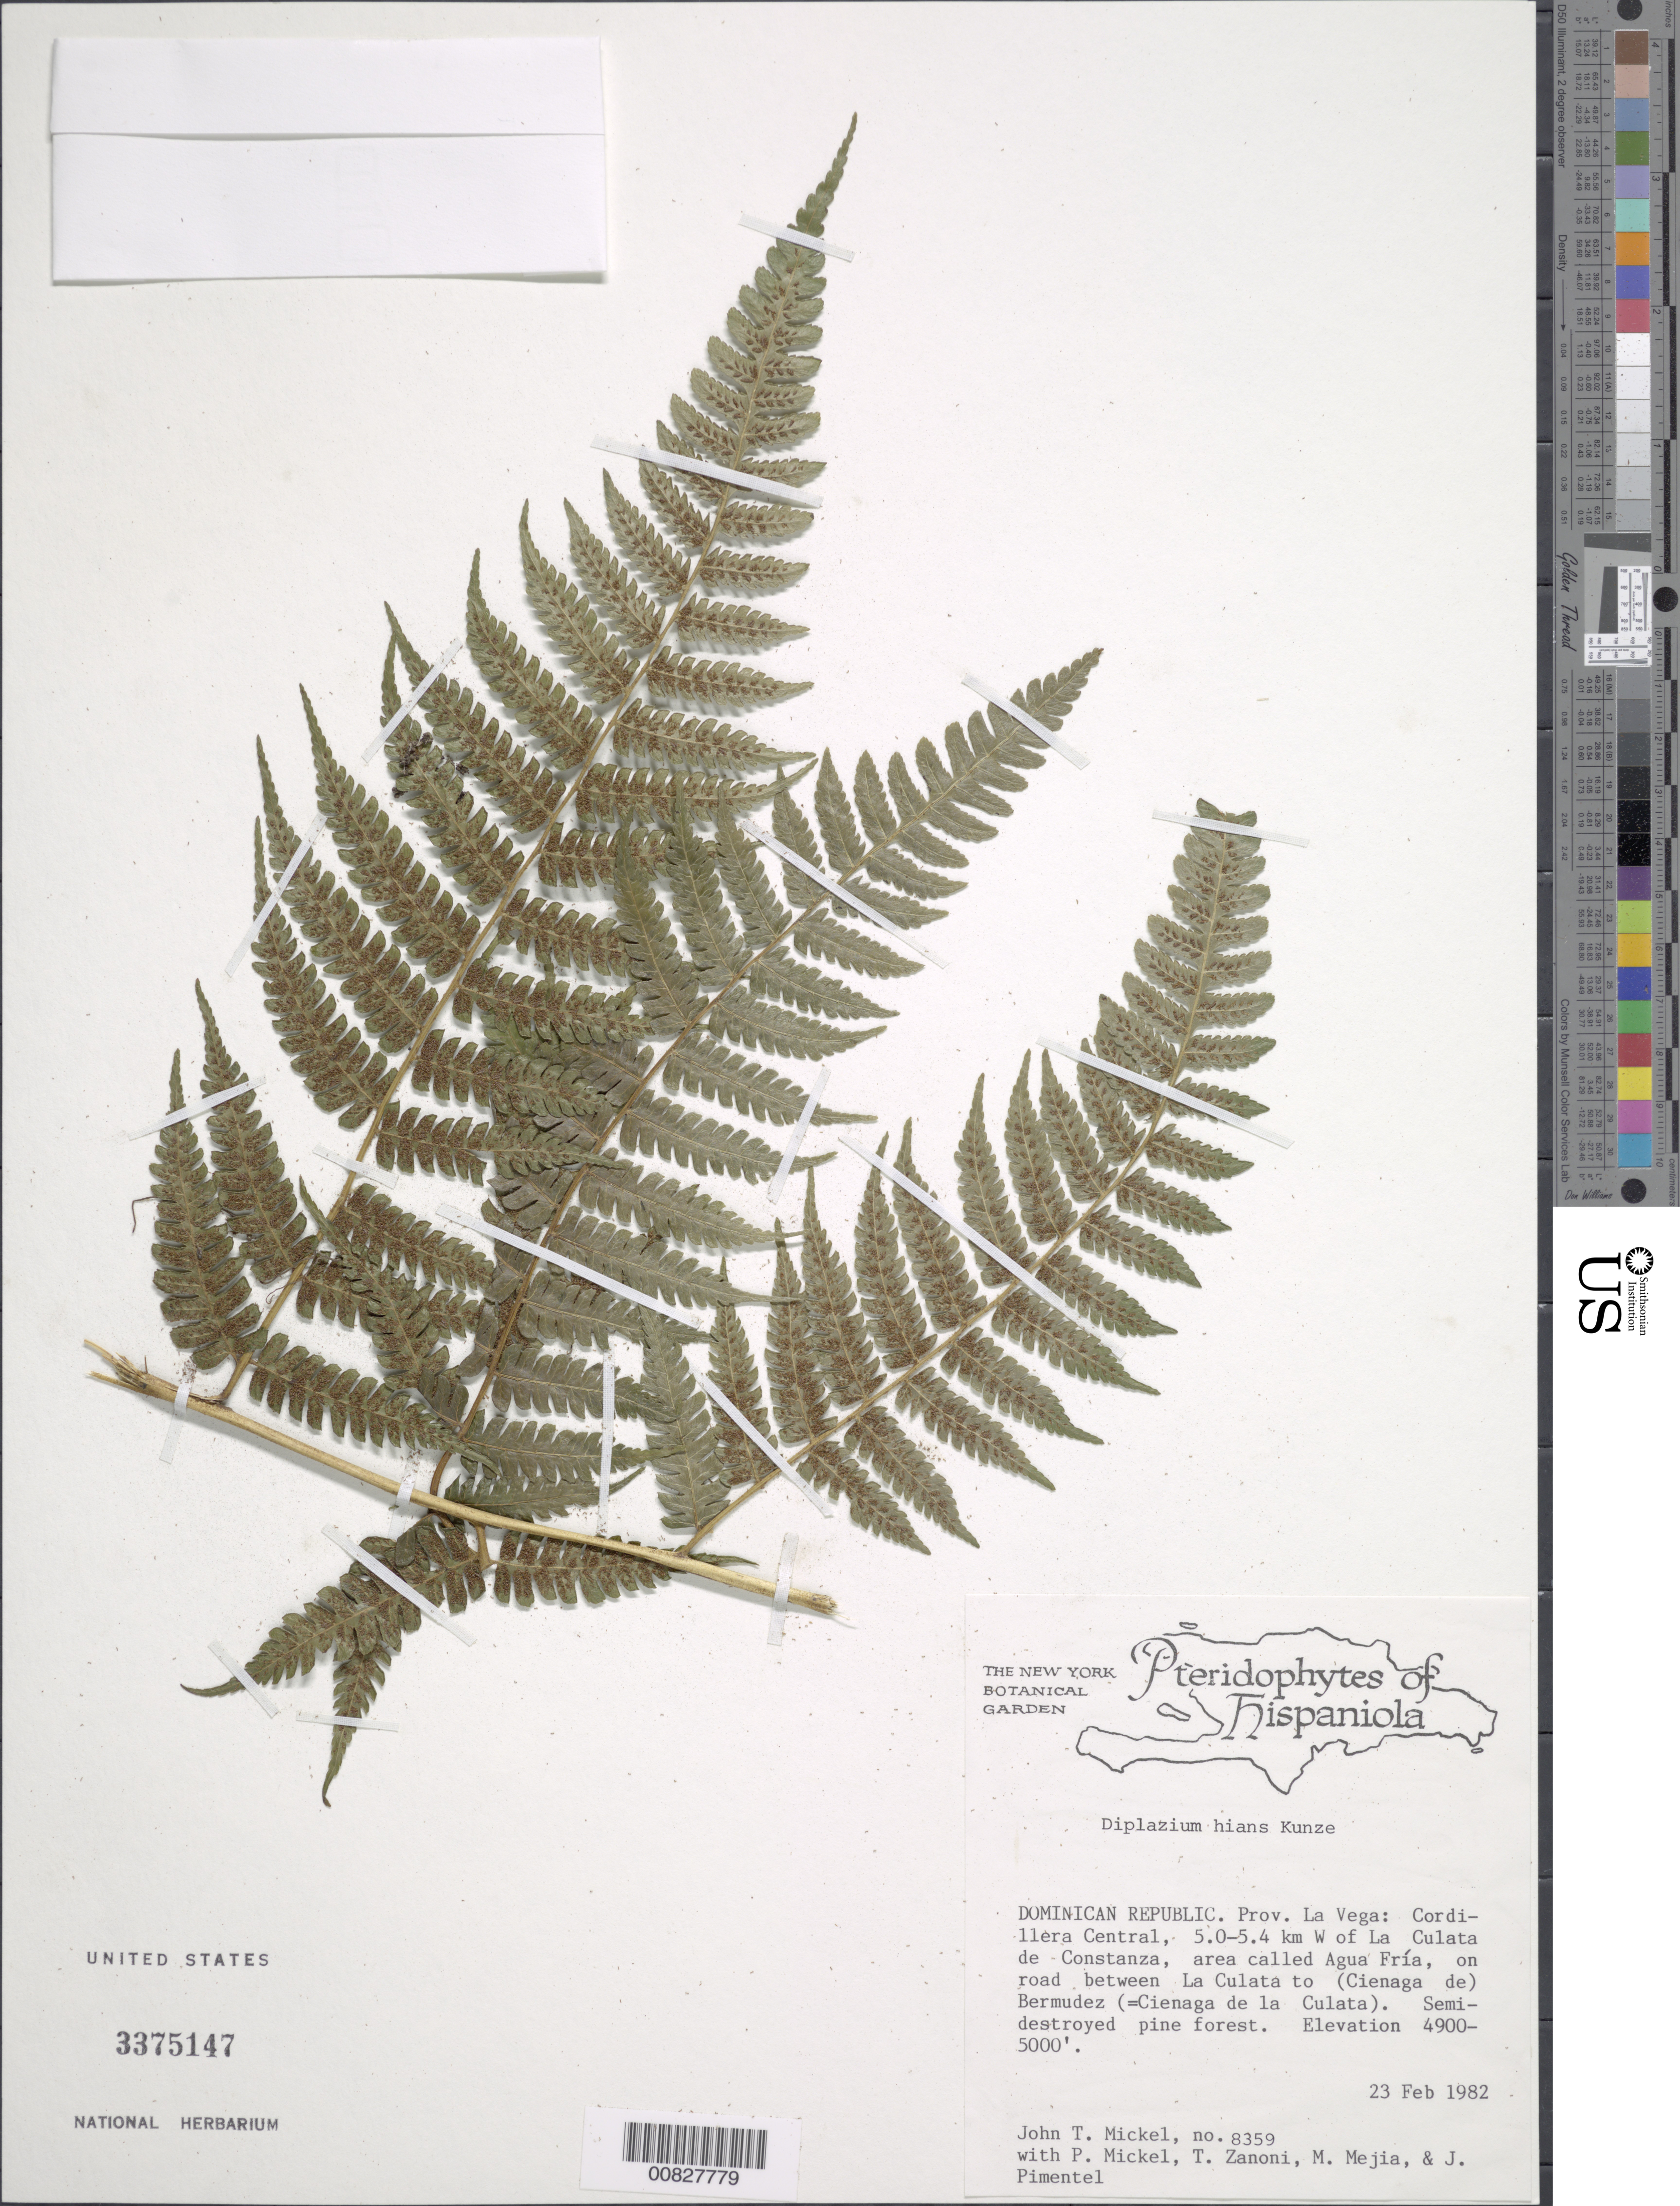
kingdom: Plantae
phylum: Tracheophyta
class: Polypodiopsida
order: Polypodiales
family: Athyriaceae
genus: Diplazium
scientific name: Diplazium hians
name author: Kunze ex Klotzsch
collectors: J. T. Mickel, P. Mickel, T. A. Zanoni, M. Mejia & J. Pimentel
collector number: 8359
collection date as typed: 23 Feb 1982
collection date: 1982-02-23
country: Dominican Republic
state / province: La Vega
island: Hispaniola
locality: Cordillera Central, 5.0-5.4 km W of La Culata de Constanza, Agua Fría, road between La Culata to (Cienaga de) Bermudez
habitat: Semi-destroyed pine forest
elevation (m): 1494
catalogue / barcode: US 3375147